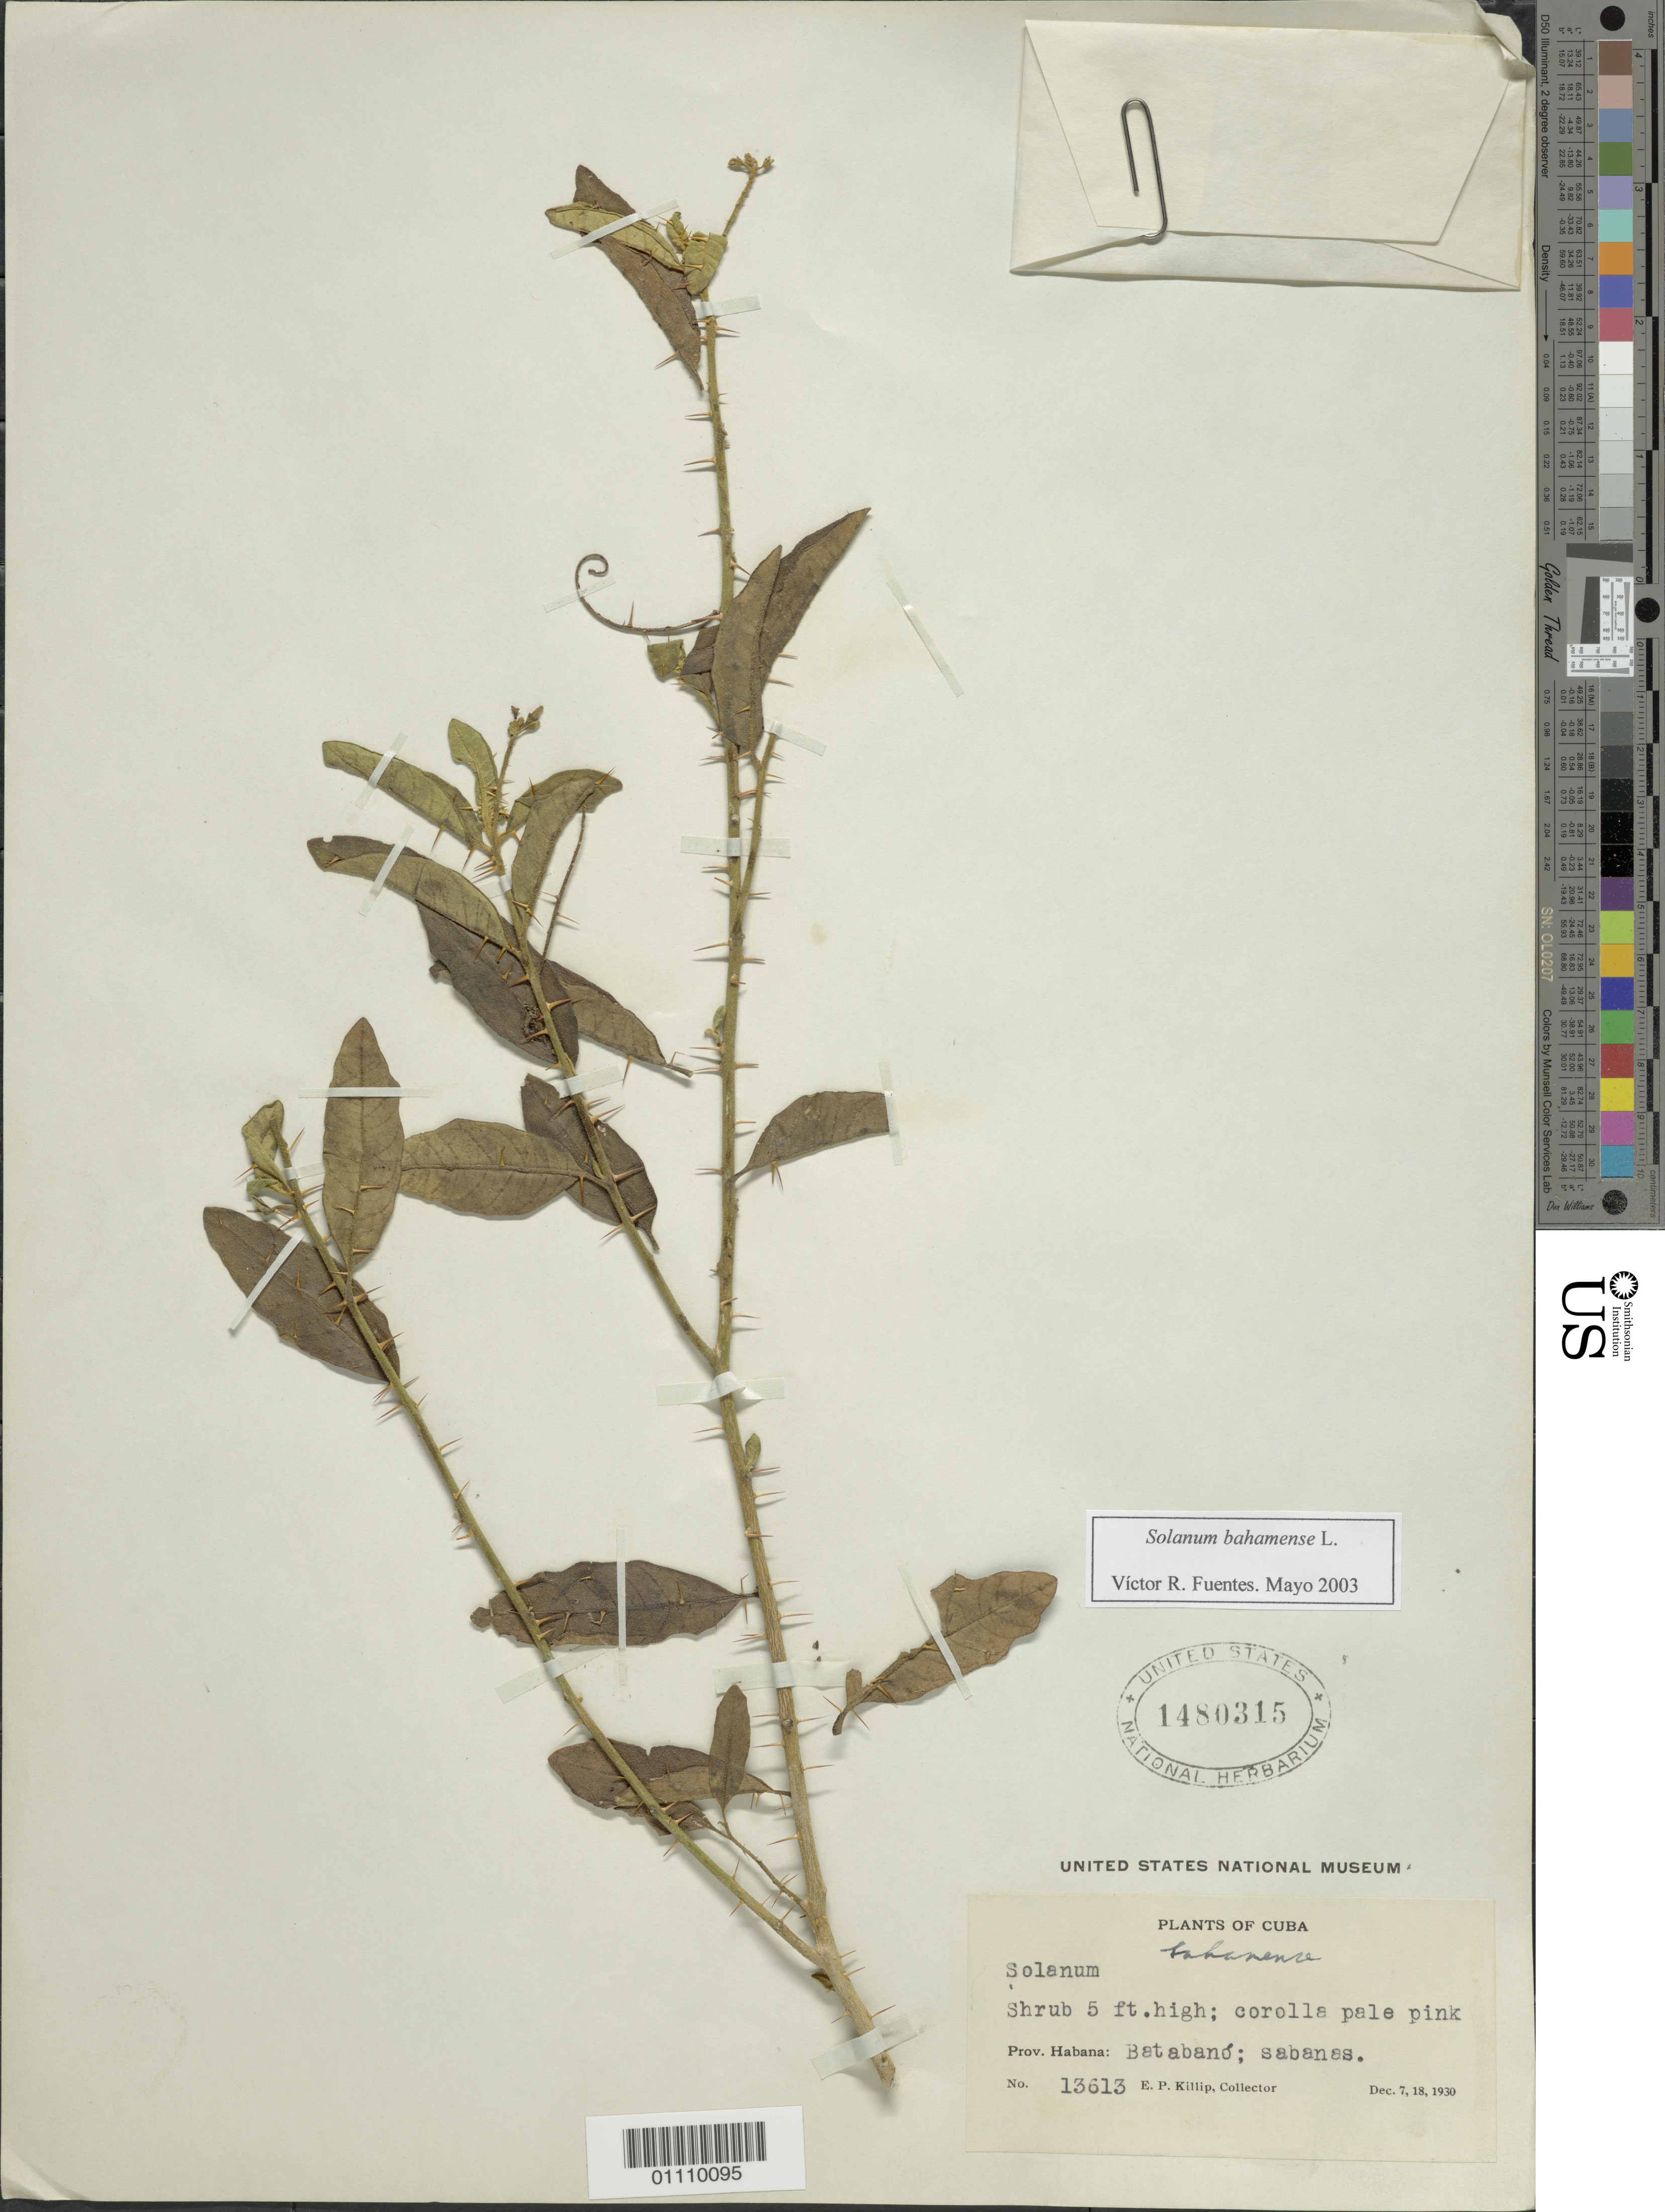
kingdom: Plantae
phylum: Tracheophyta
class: Magnoliopsida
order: Solanales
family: Solanaceae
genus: Solanum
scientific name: Solanum bahamense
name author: L.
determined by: Fuentes, V. R.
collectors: E. P. Killip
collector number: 13613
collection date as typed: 07 Dec 1930 and 18 Dec 1930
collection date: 1930-12-07,1930-12-18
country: Cuba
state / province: La Habana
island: Cuba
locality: Batabano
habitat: Sabanas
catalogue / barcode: US 1480315